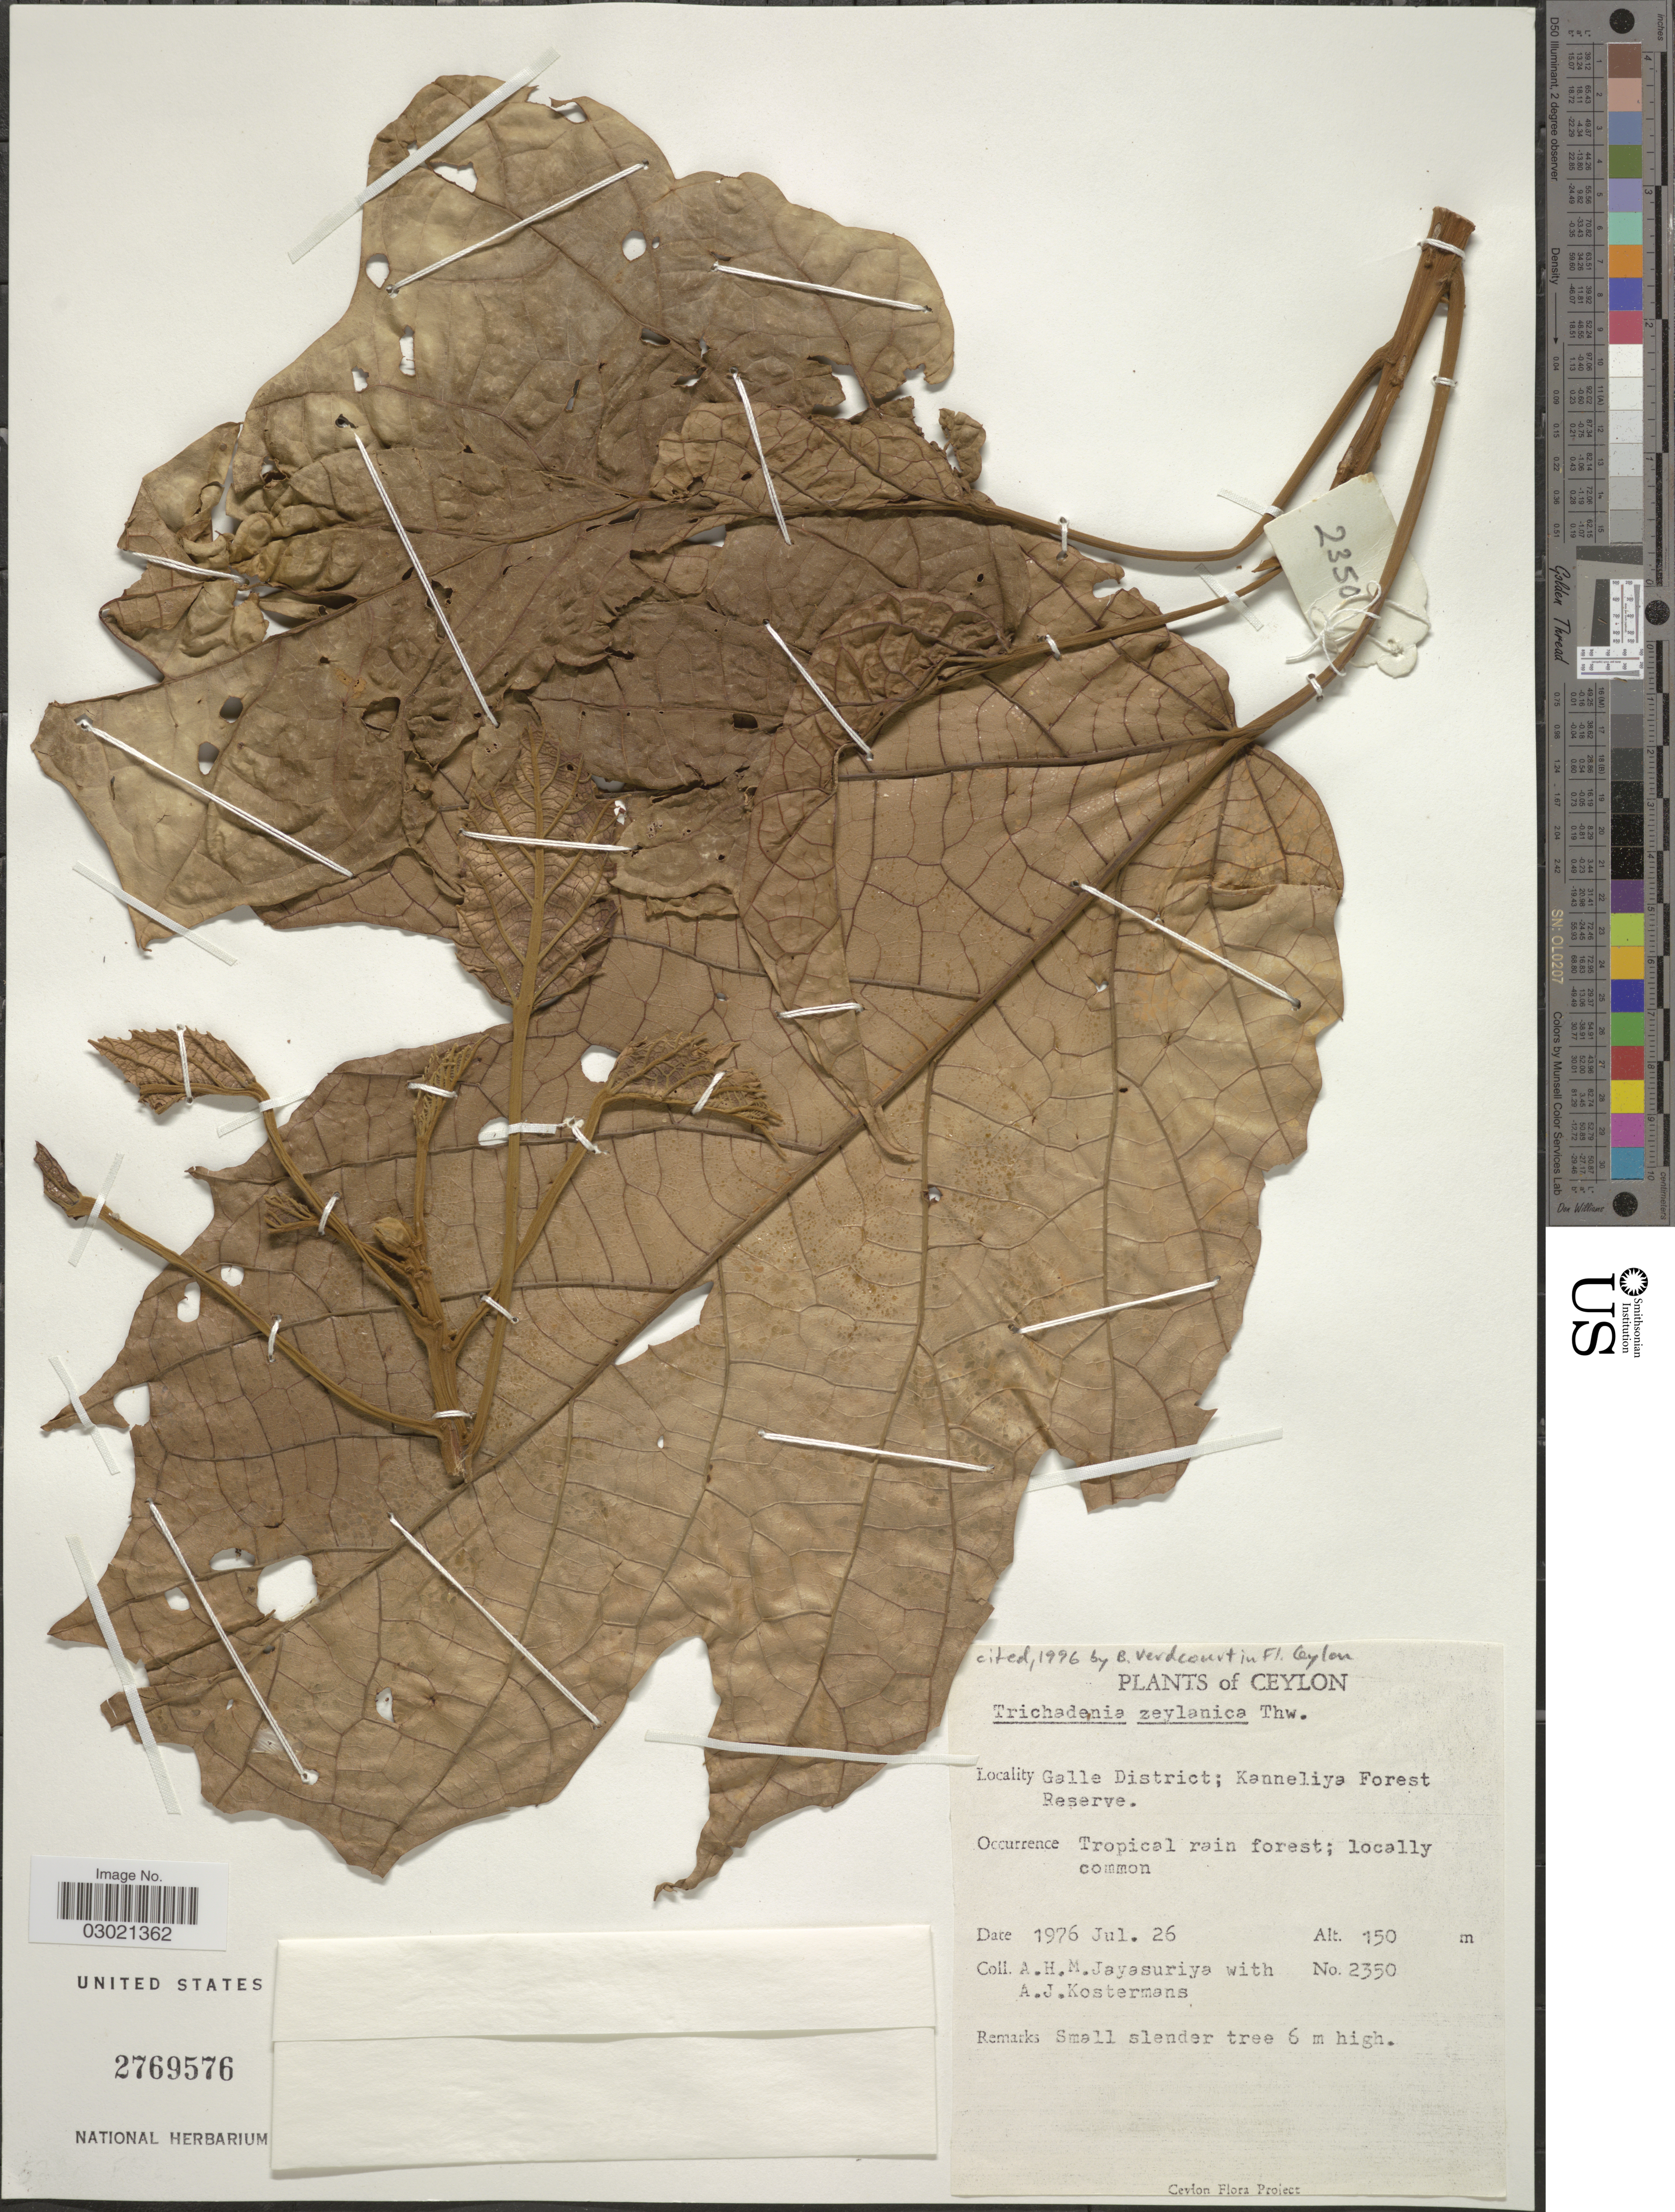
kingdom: Plantae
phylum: Tracheophyta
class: Magnoliopsida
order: Malpighiales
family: Achariaceae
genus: Trichadenia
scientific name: Trichadenia zeylanica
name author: Thwaites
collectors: A. H. Jayasuriya & A. J. G. Kostermans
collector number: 2350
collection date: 1976-07-26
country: Sri Lanka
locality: Ceylon. Galle District; Kanneliya Forest Reserve.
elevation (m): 150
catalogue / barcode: US 2769576